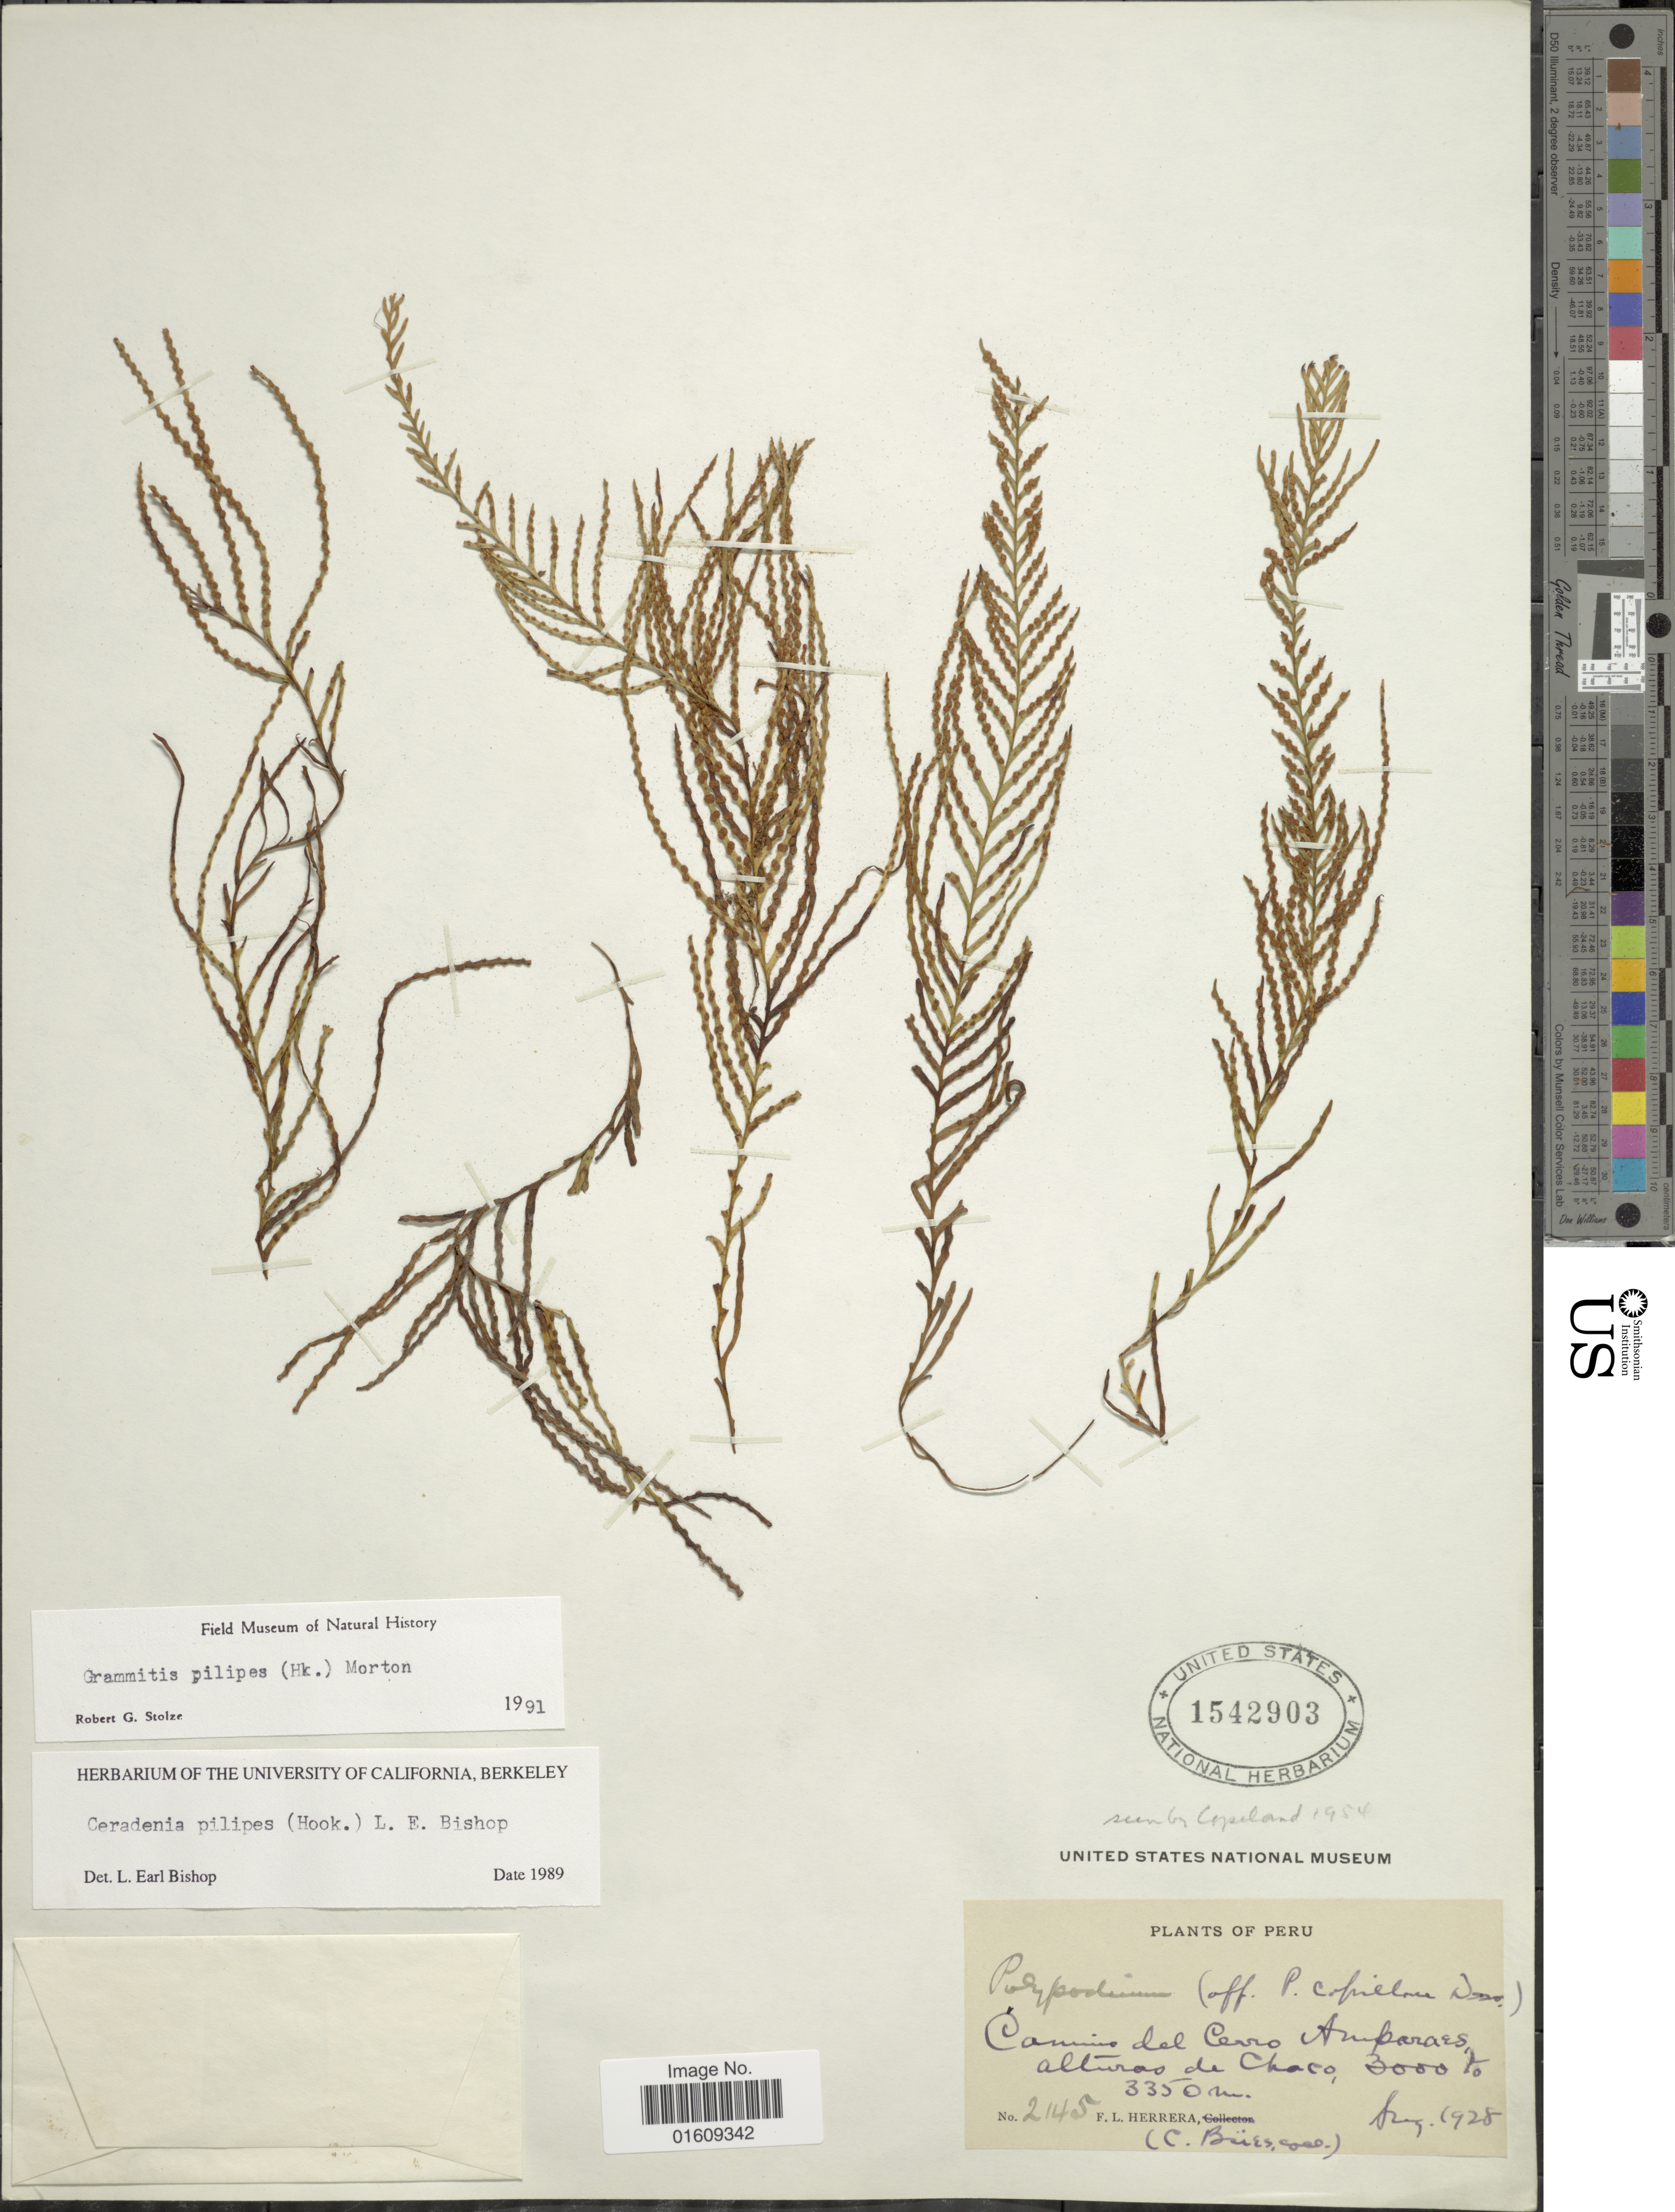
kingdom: Plantae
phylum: Tracheophyta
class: Polypodiopsida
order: Polypodiales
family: Polypodiaceae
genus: Ceradenia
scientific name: Ceradenia nubigena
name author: (Maxon) L.E. Bishop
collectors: F. L. Herrera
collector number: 2145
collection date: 1928-08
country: Peru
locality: Peru, Camino del Cerro Amperaes, alturas de Chaco.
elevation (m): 3000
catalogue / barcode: US 1542903